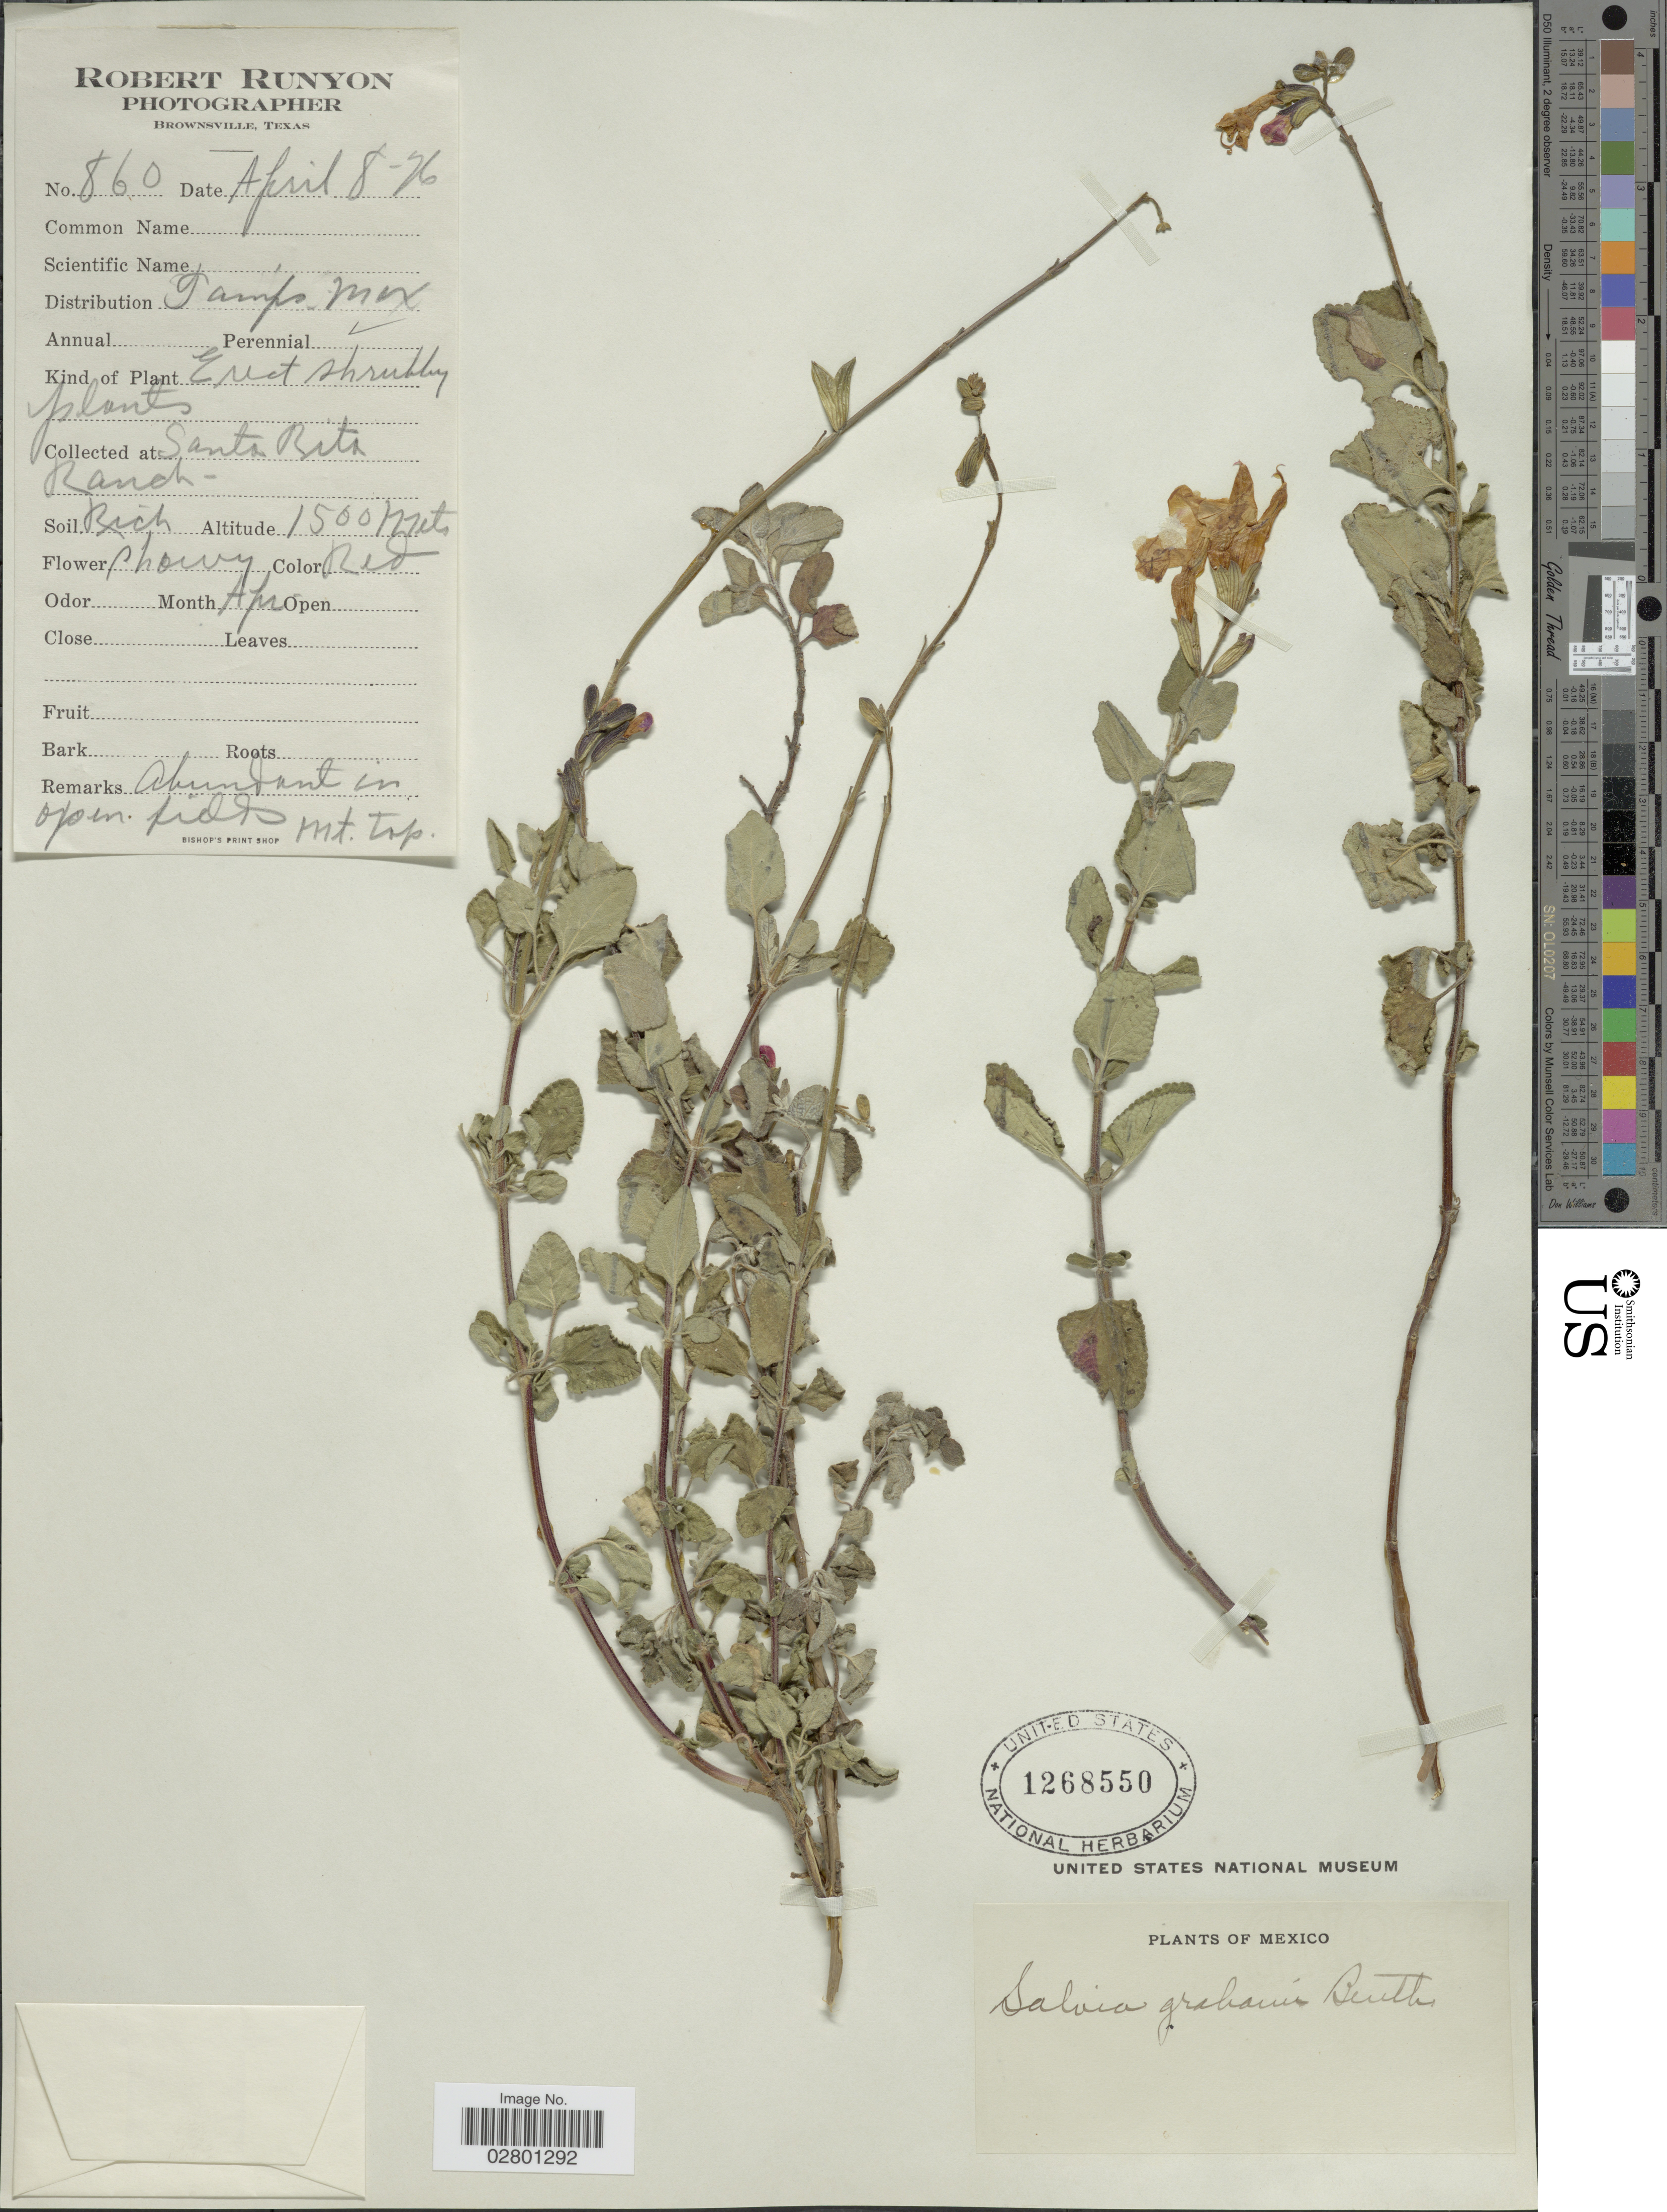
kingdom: Plantae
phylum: Tracheophyta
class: Magnoliopsida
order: Lamiales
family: Lamiaceae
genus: Salvia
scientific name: Salvia grahami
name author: Benth.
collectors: R. Runyon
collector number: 860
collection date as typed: Transcribed d/m/y: 8/4/76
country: Mexico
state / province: Tamaulipas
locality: Tamps. Santa Rita Ranch.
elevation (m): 1500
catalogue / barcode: US 1268550